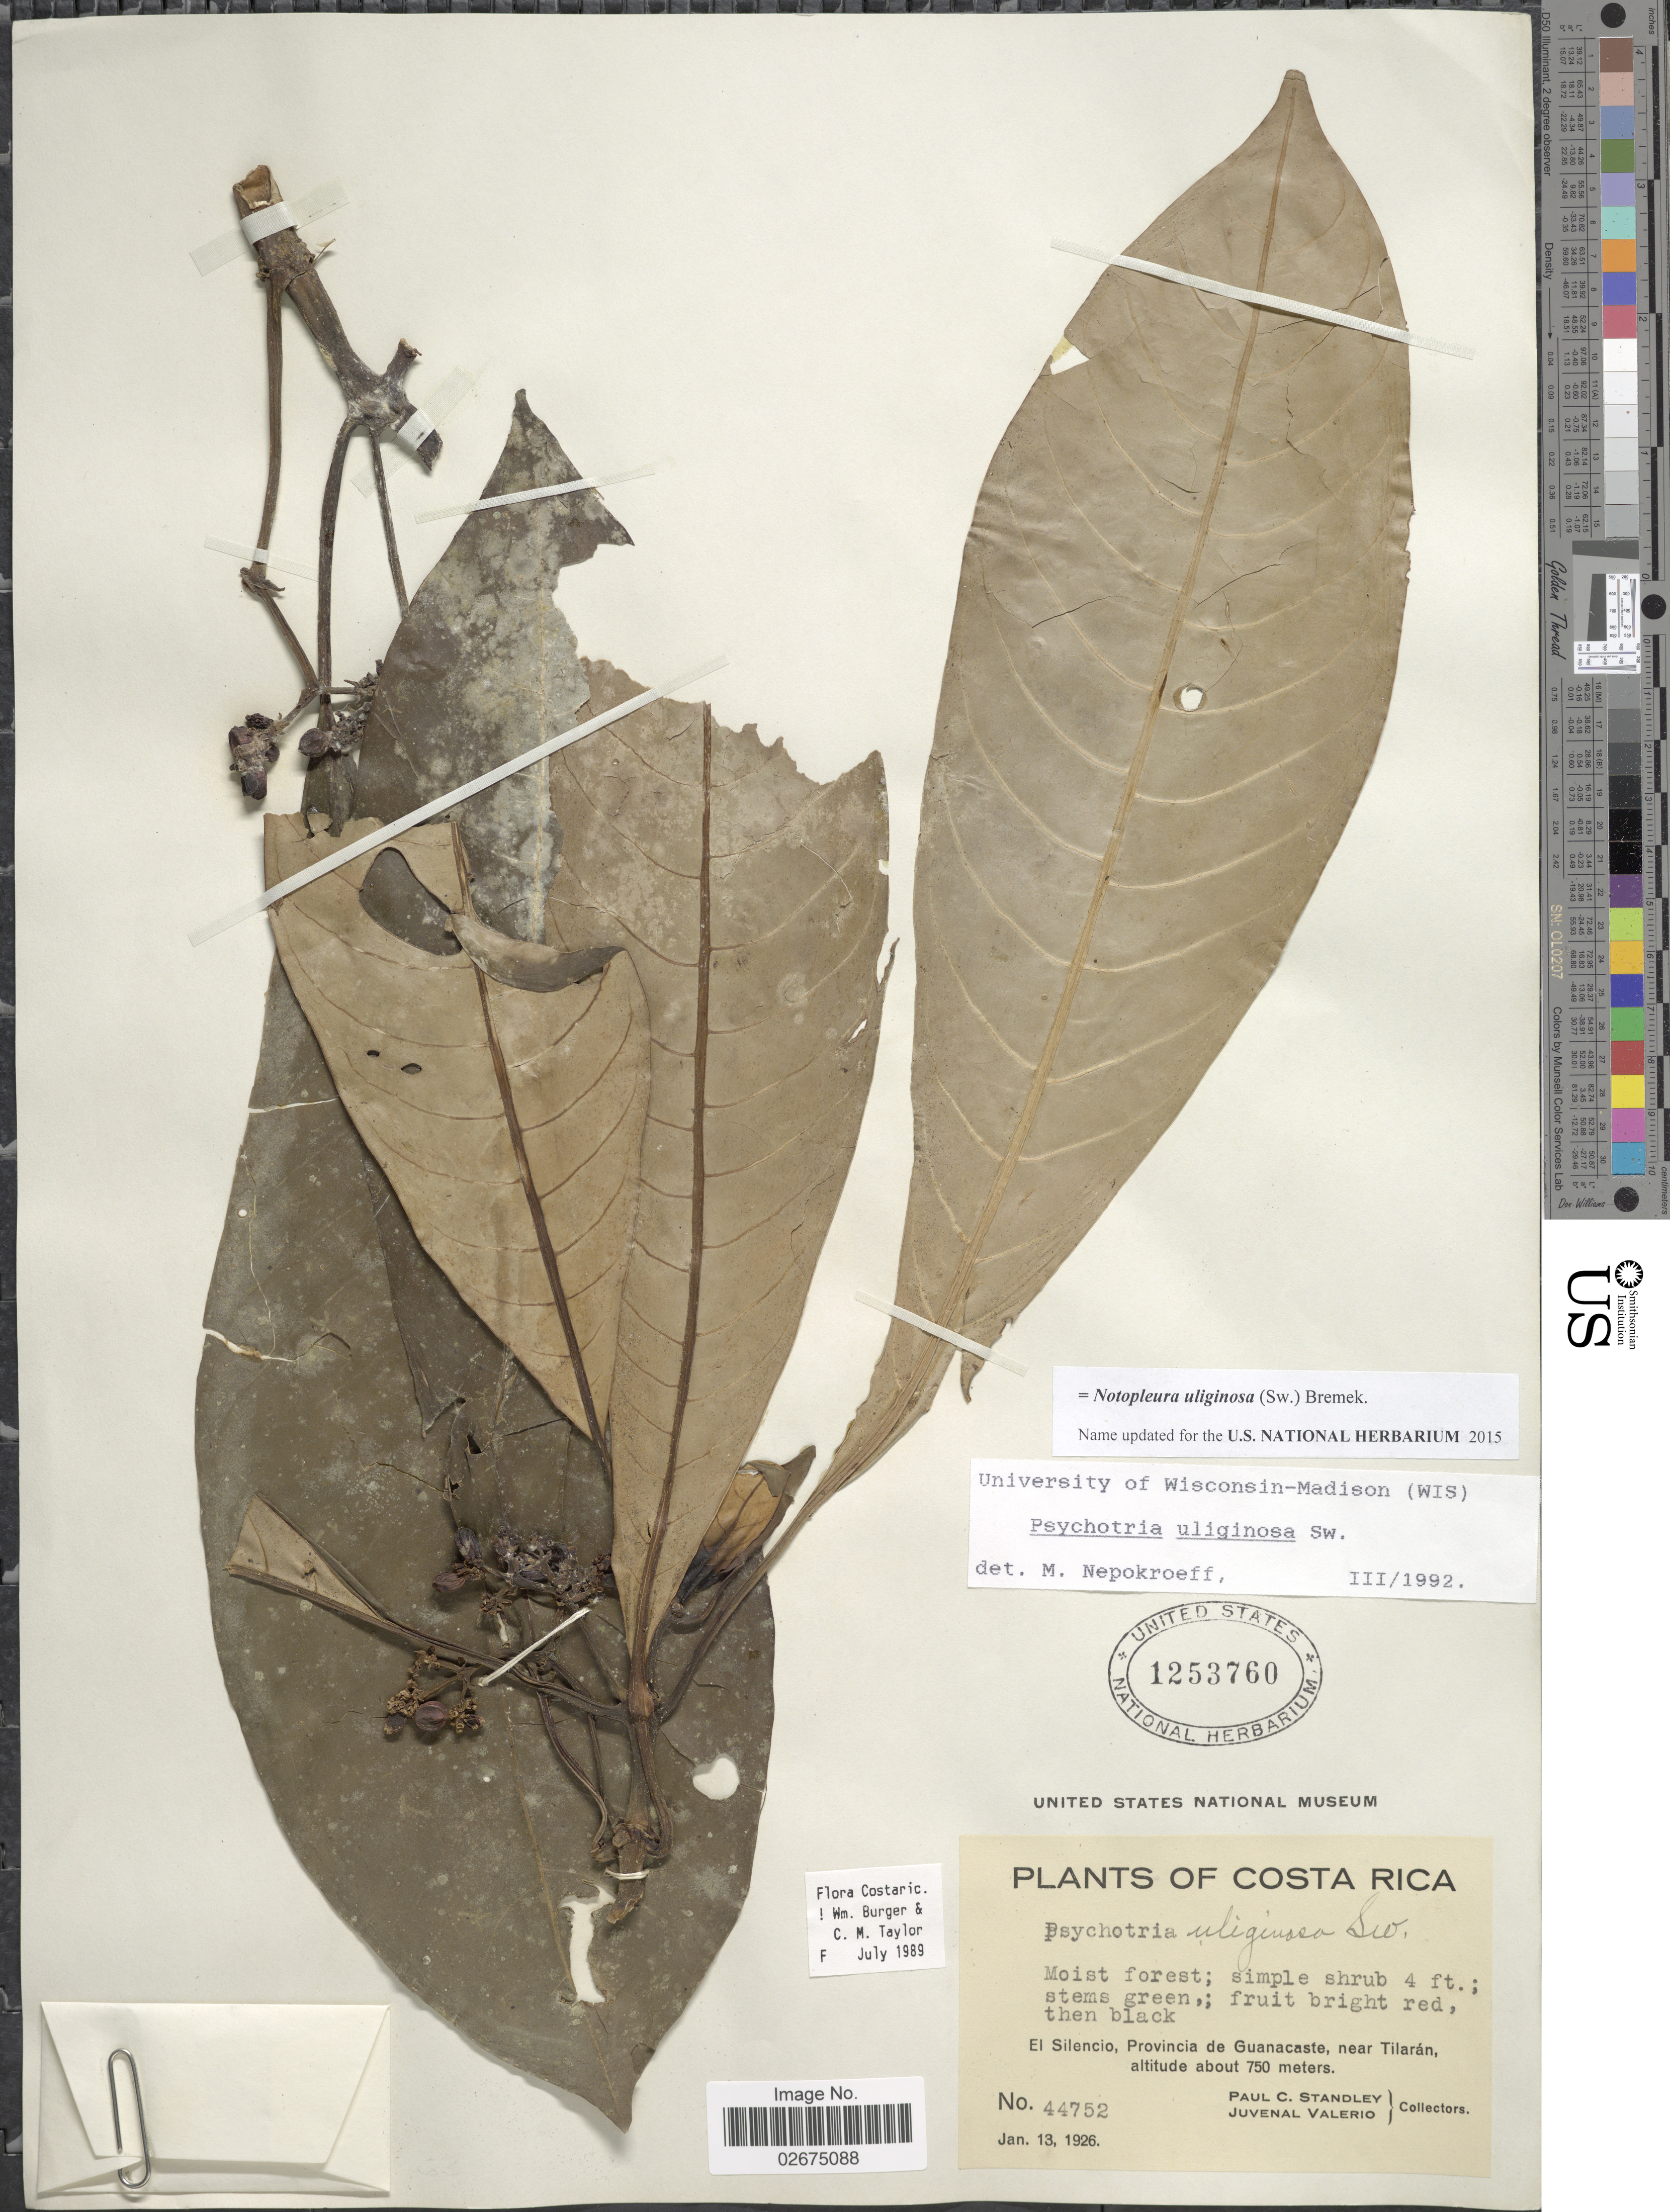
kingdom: Plantae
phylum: Tracheophyta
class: Magnoliopsida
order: Gentianales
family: Rubiaceae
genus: Notopleura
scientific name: Notopleura uliginosa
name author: (Sw.) Bremek.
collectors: P. C. Standley & J. Valerio R.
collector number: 44752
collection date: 1926-01-13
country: Costa Rica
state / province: Guanacaste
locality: El Silencio, near Tilaran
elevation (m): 750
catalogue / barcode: US 1253760